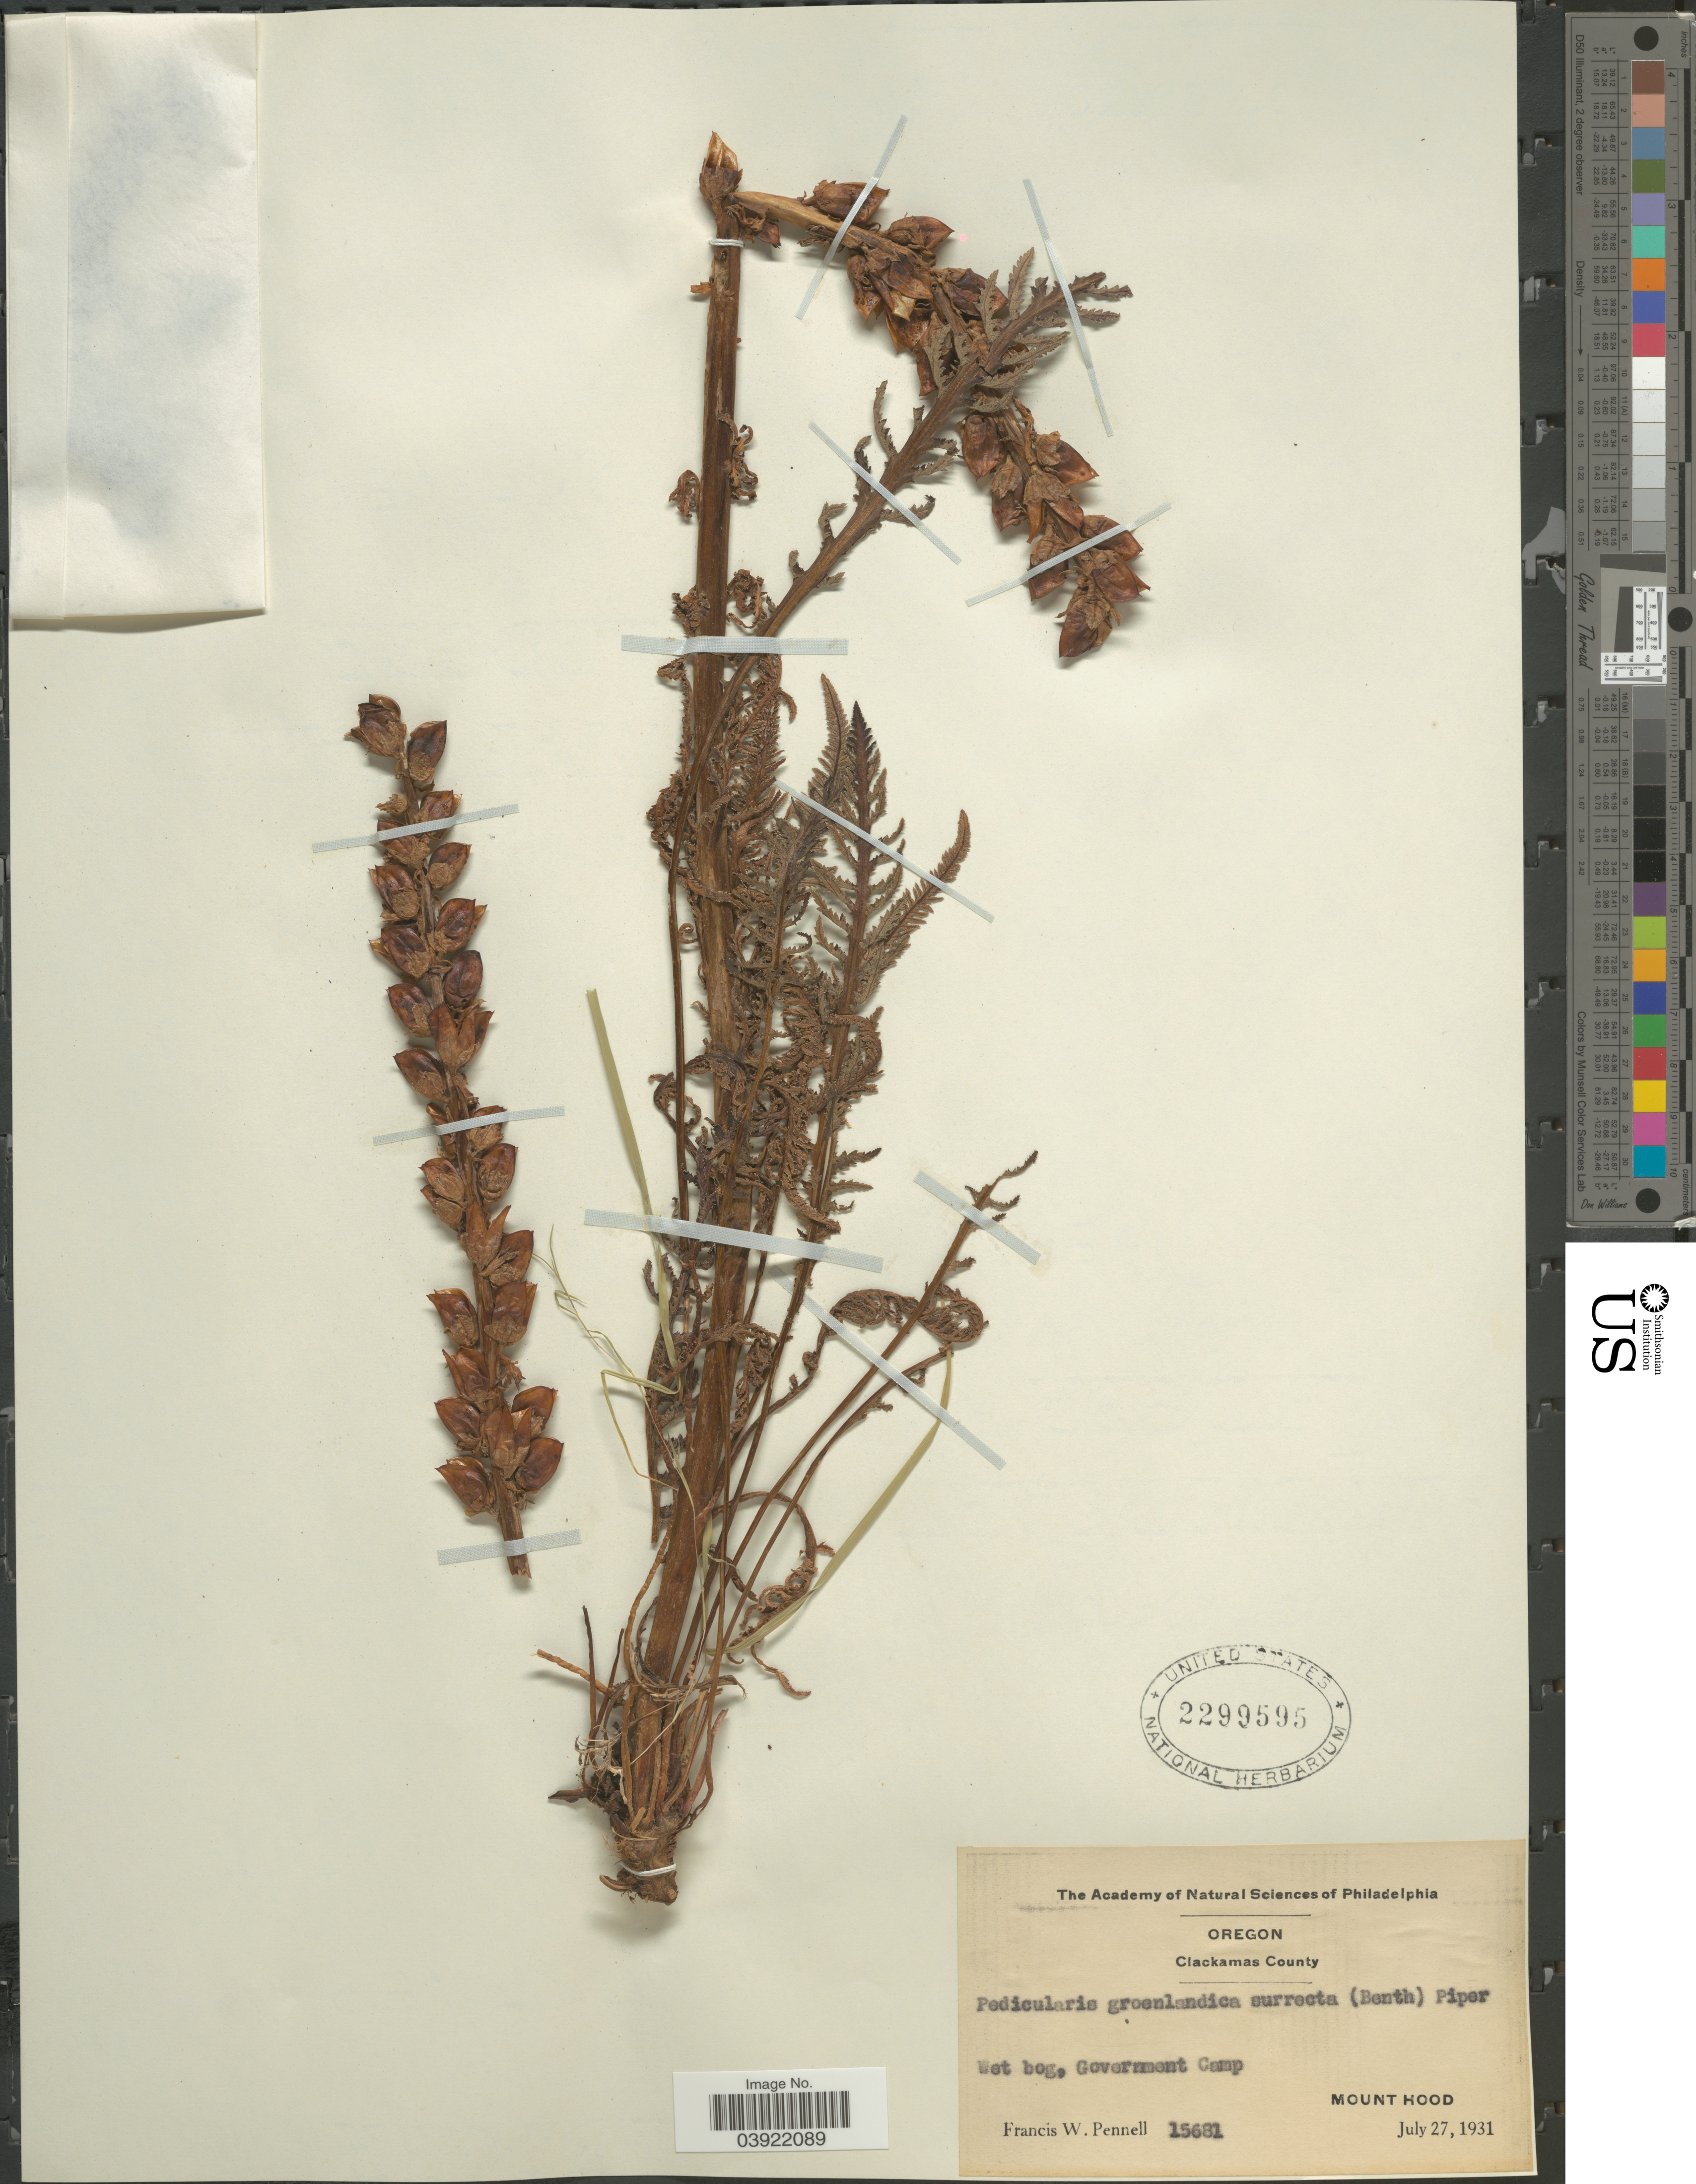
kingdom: Plantae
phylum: Tracheophyta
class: Magnoliopsida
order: Lamiales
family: Orobanchaceae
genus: Pedicularis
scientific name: Pedicularis groenlandica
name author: Retz.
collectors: F. W. Pennell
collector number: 15681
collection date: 1931-07-27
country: United States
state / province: Oregon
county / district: Clackamas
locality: Clackamas County. Wet bog, Government Camp. Mount Hood.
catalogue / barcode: US 2299595